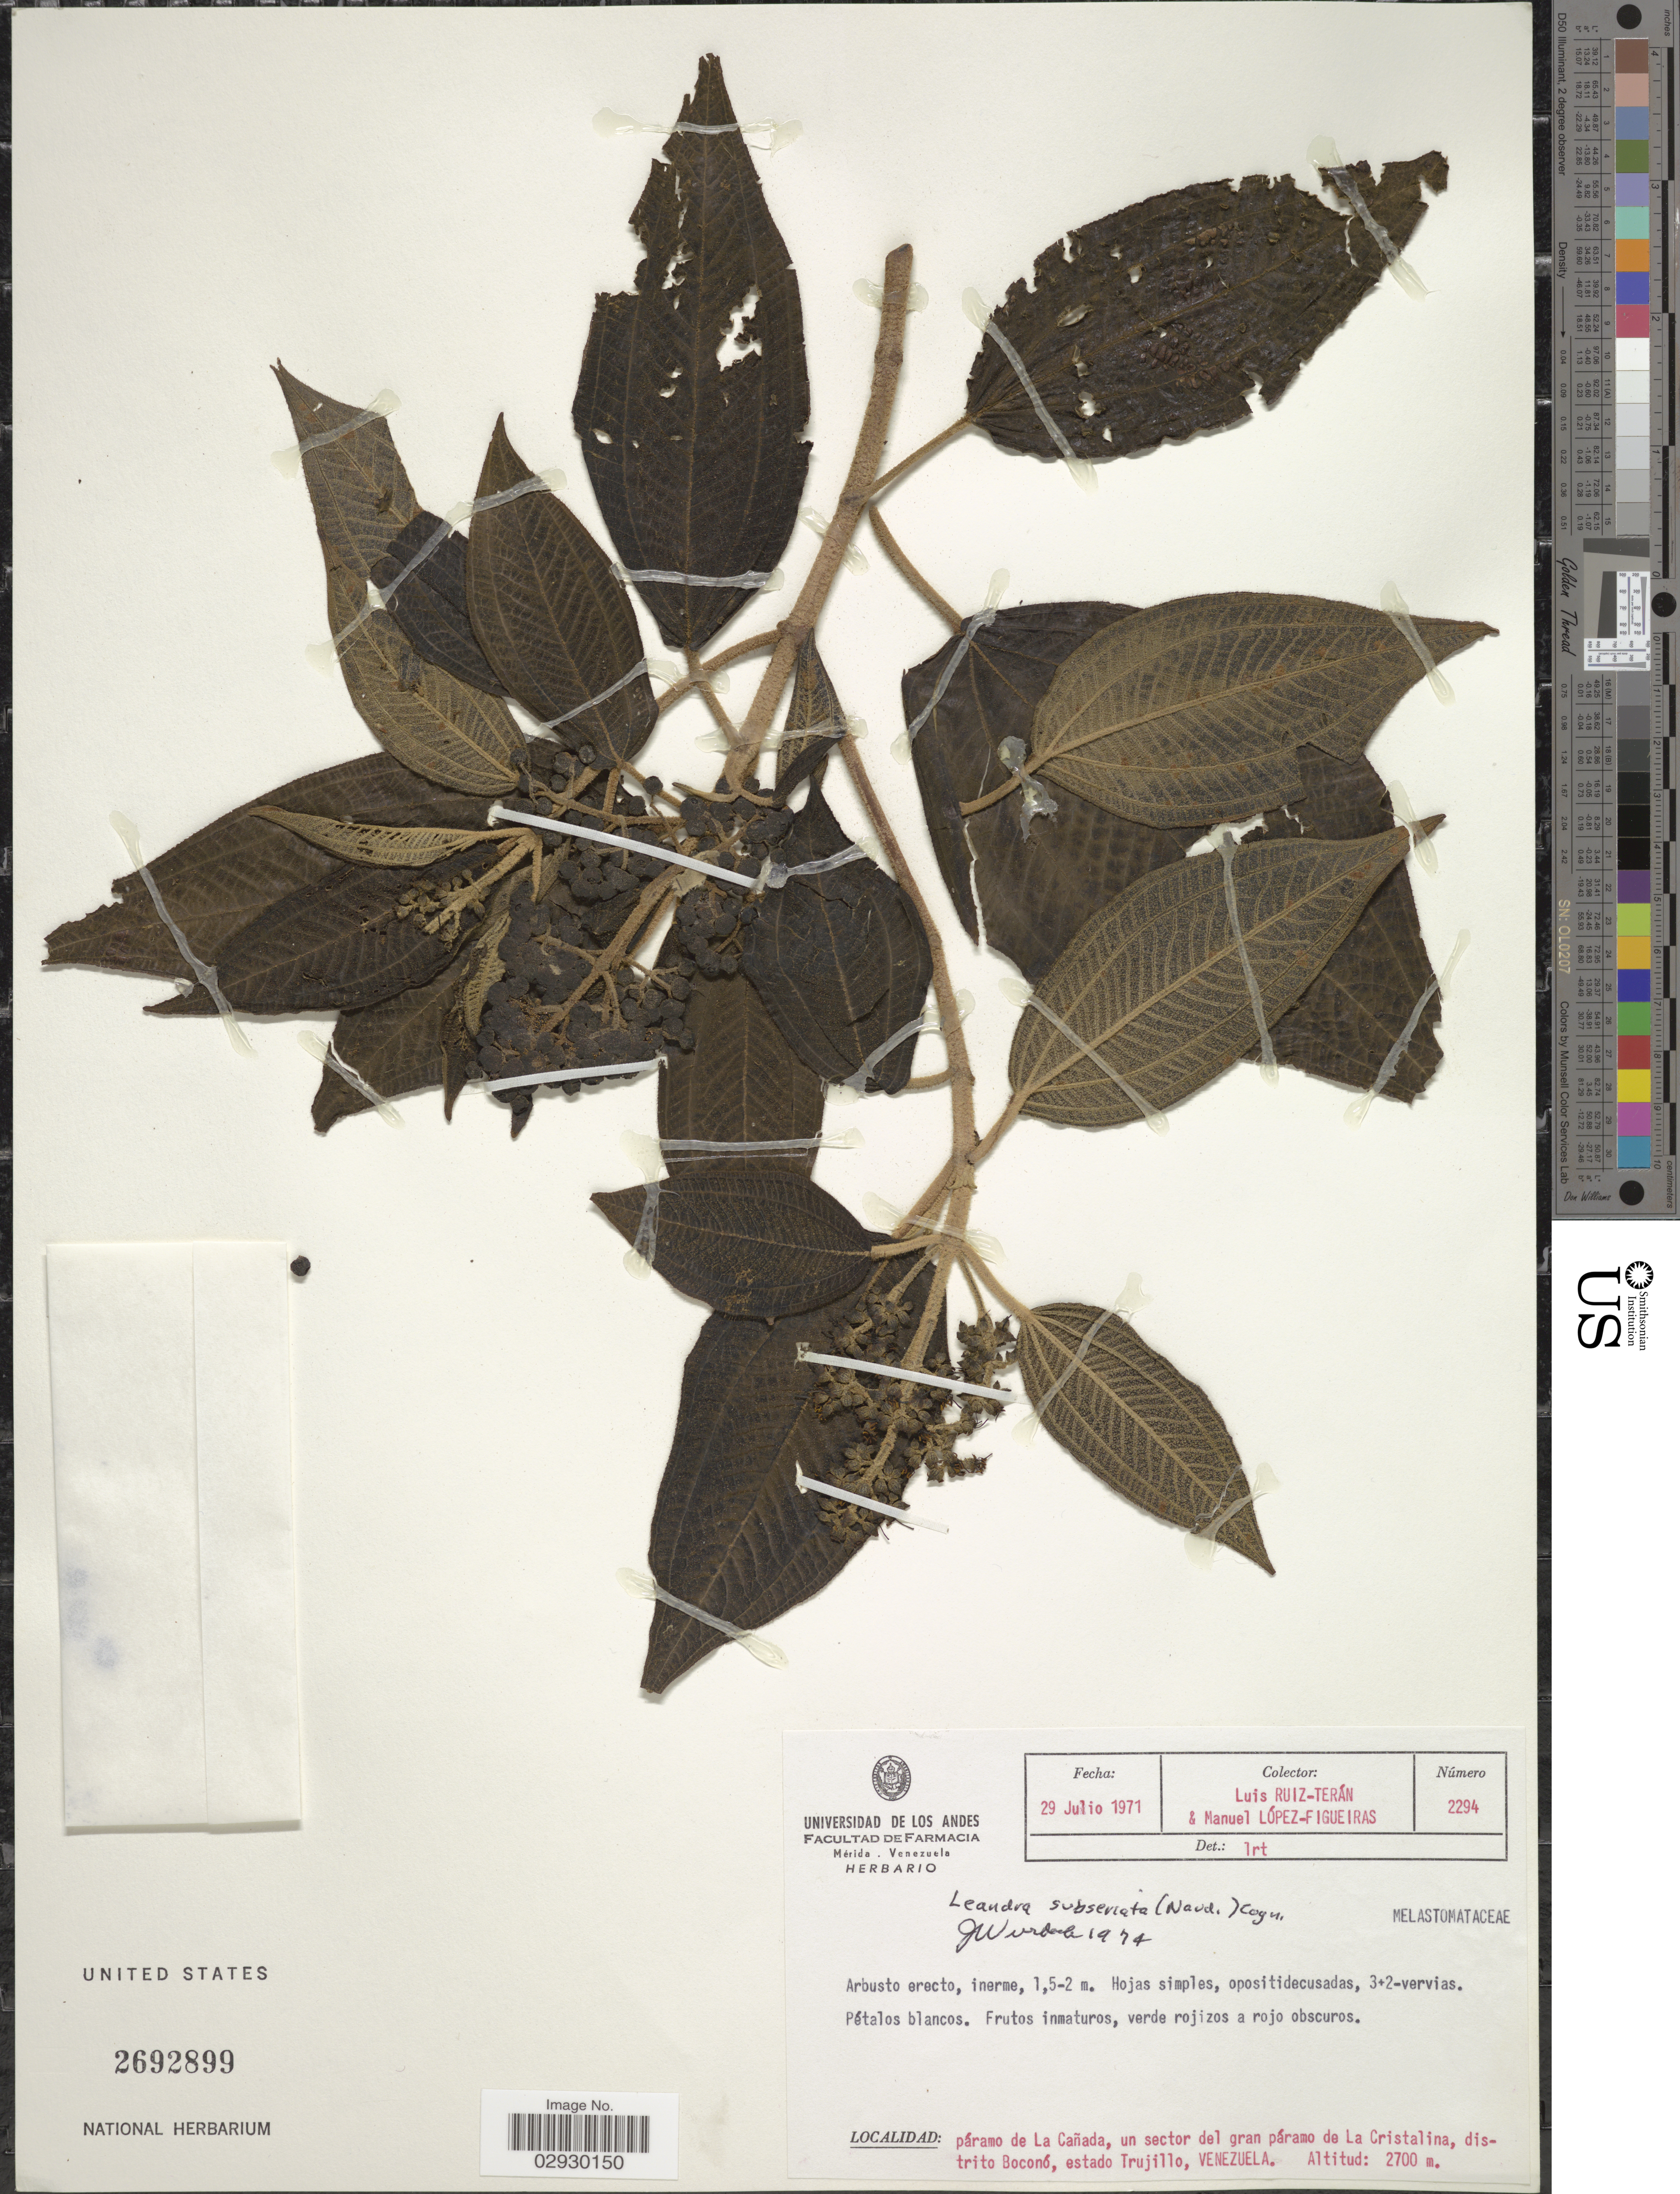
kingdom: Plantae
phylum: Tracheophyta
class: Magnoliopsida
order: Myrtales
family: Melastomataceae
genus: Leandra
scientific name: Leandra subseriata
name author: (Naudin) Cogn.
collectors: L. Teran & M. López Figueiras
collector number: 2294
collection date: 1971-07-29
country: Venezuela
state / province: Trujillo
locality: Páramo de La Cañada, un sector del gran páramo de La Cristalina, distrito Boconó.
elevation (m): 2700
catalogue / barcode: US 2692899